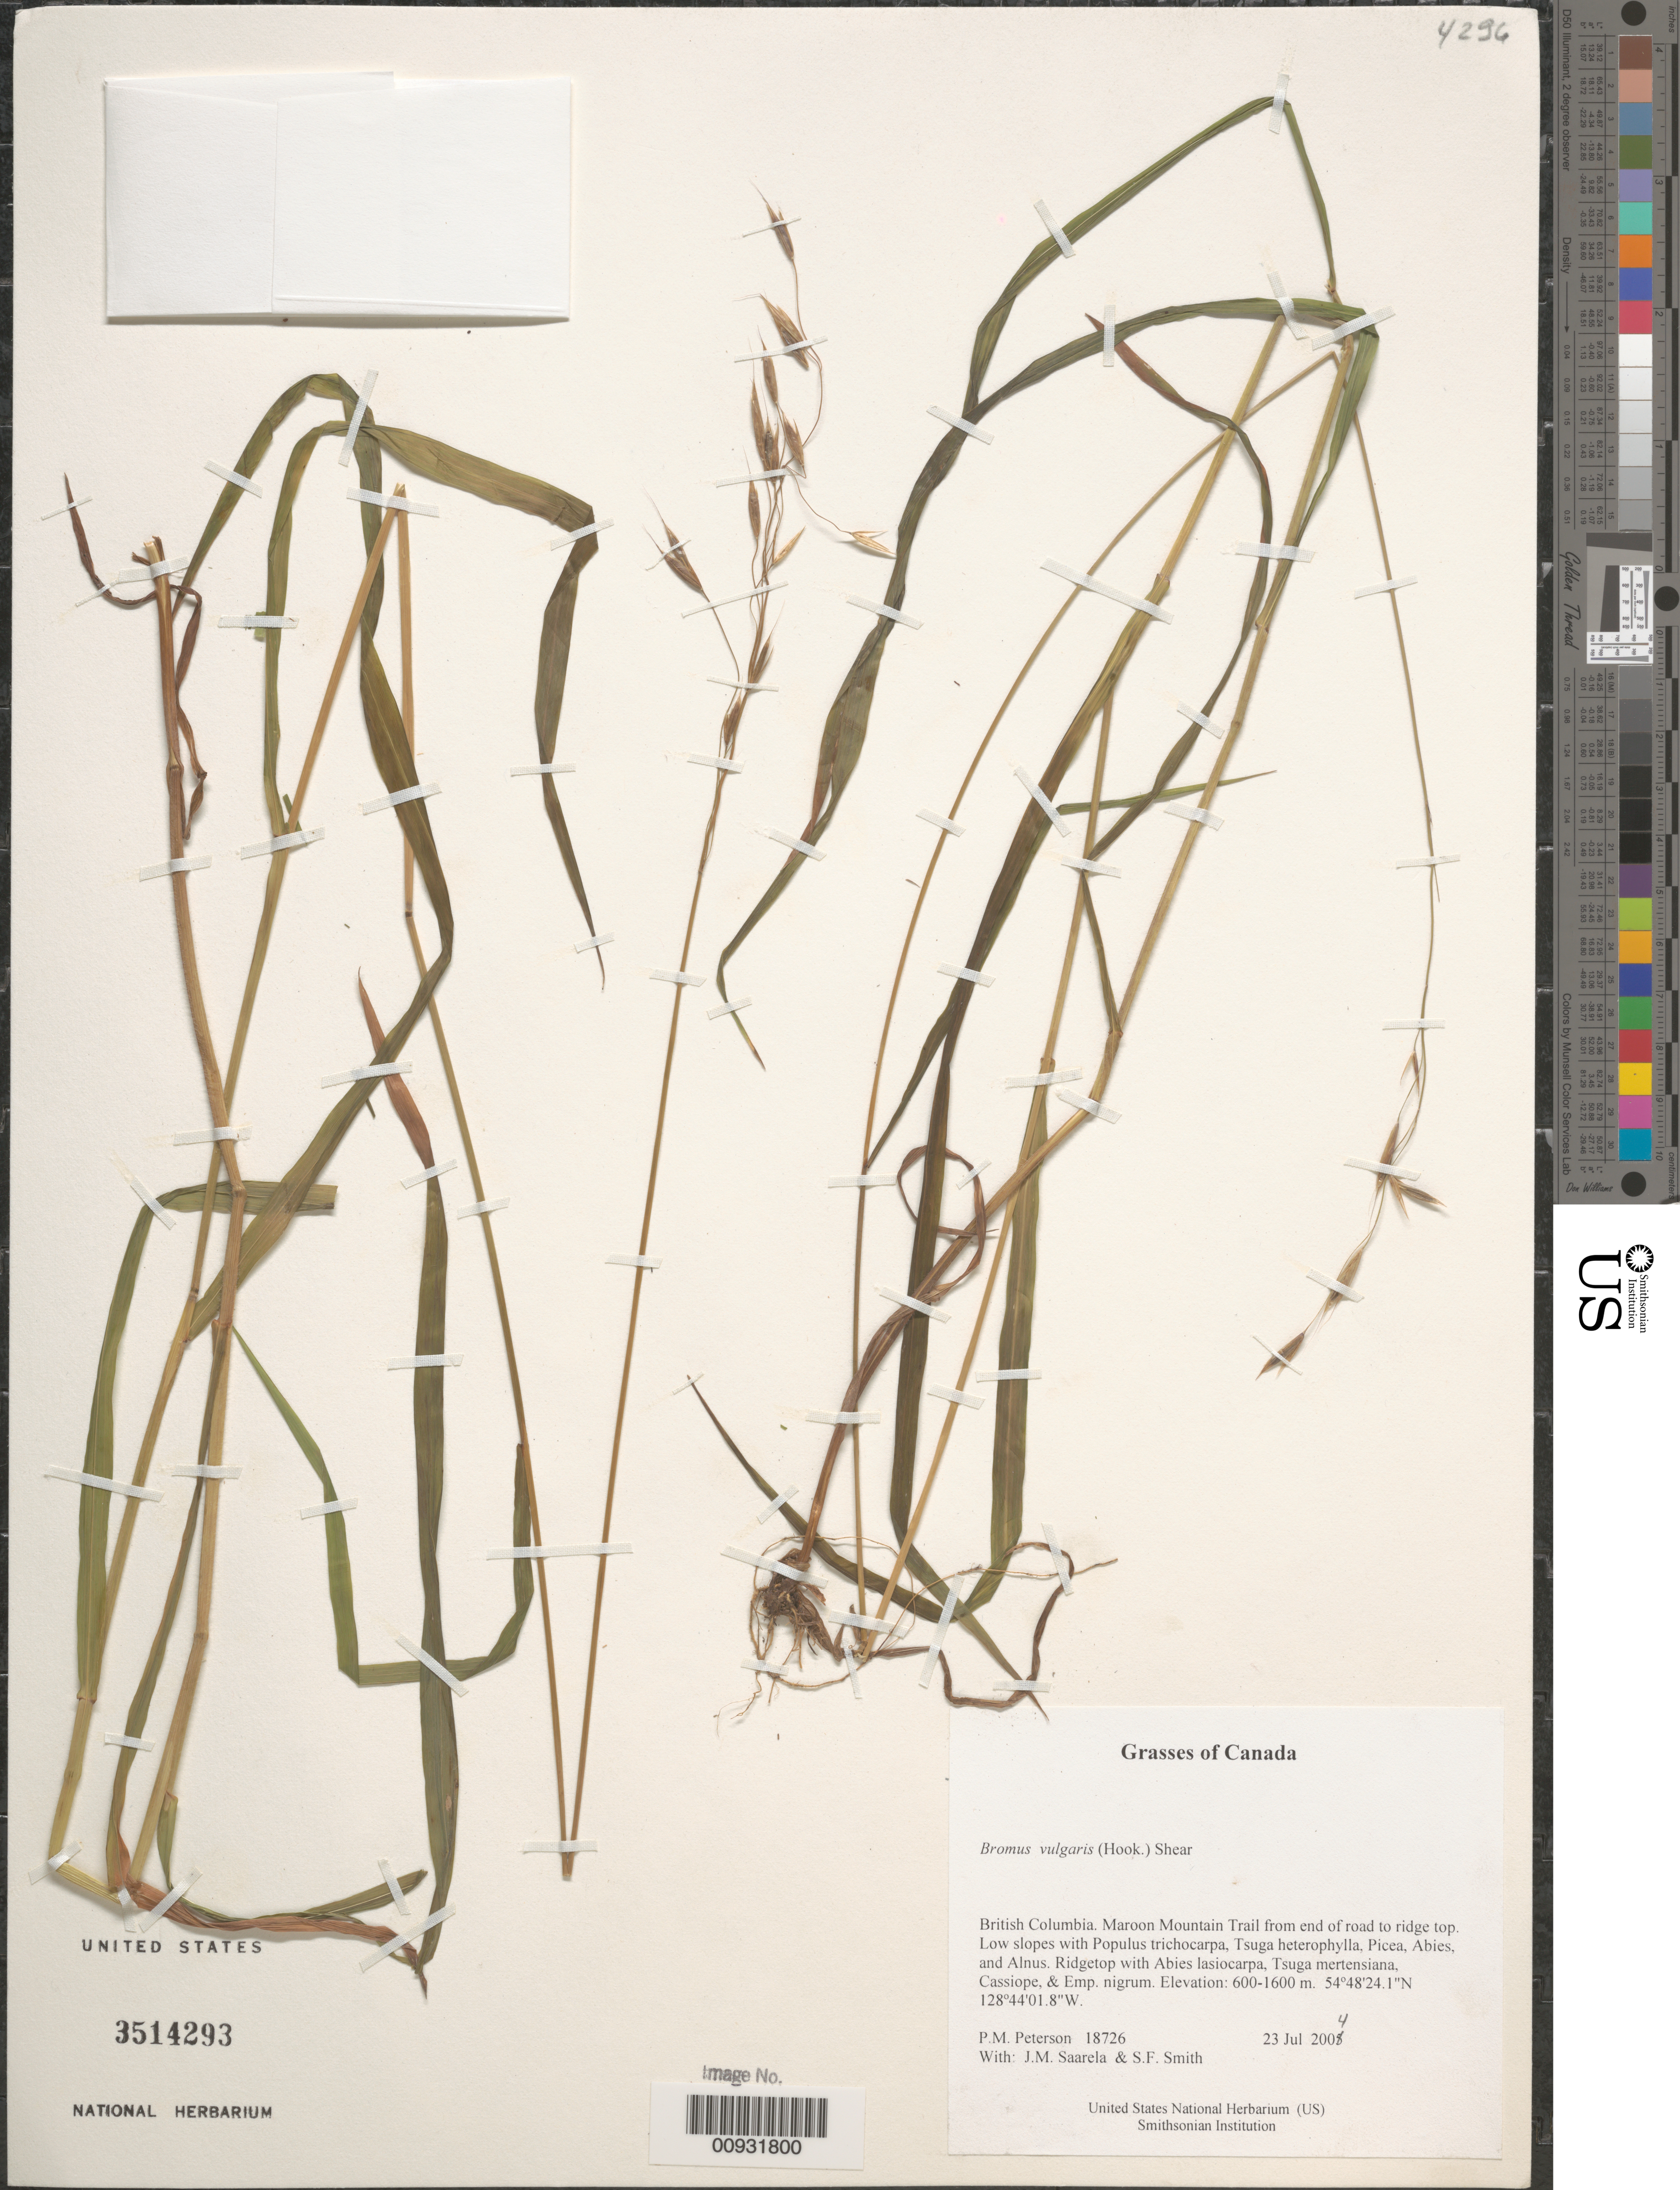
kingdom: Plantae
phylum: Tracheophyta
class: Liliopsida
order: Poales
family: Poaceae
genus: Bromus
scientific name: Bromus vulgaris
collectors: P. M. Peterson, J. Saarela & S.F. Smith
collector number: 18726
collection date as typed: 23 Jul 2004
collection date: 2004-07-23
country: Canada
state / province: British Columbia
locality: Maroon Mountain Trail from end of road to ridge top. Low slopes with Populus trichocarpa, Tsuga heterophylla, Picea, Abies, and Alnus. Ridgetop with Abies lasiocarpa, Tsuga mertensiana, Cassiope, & Emp. nigrum.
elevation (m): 600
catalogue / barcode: US 3514293